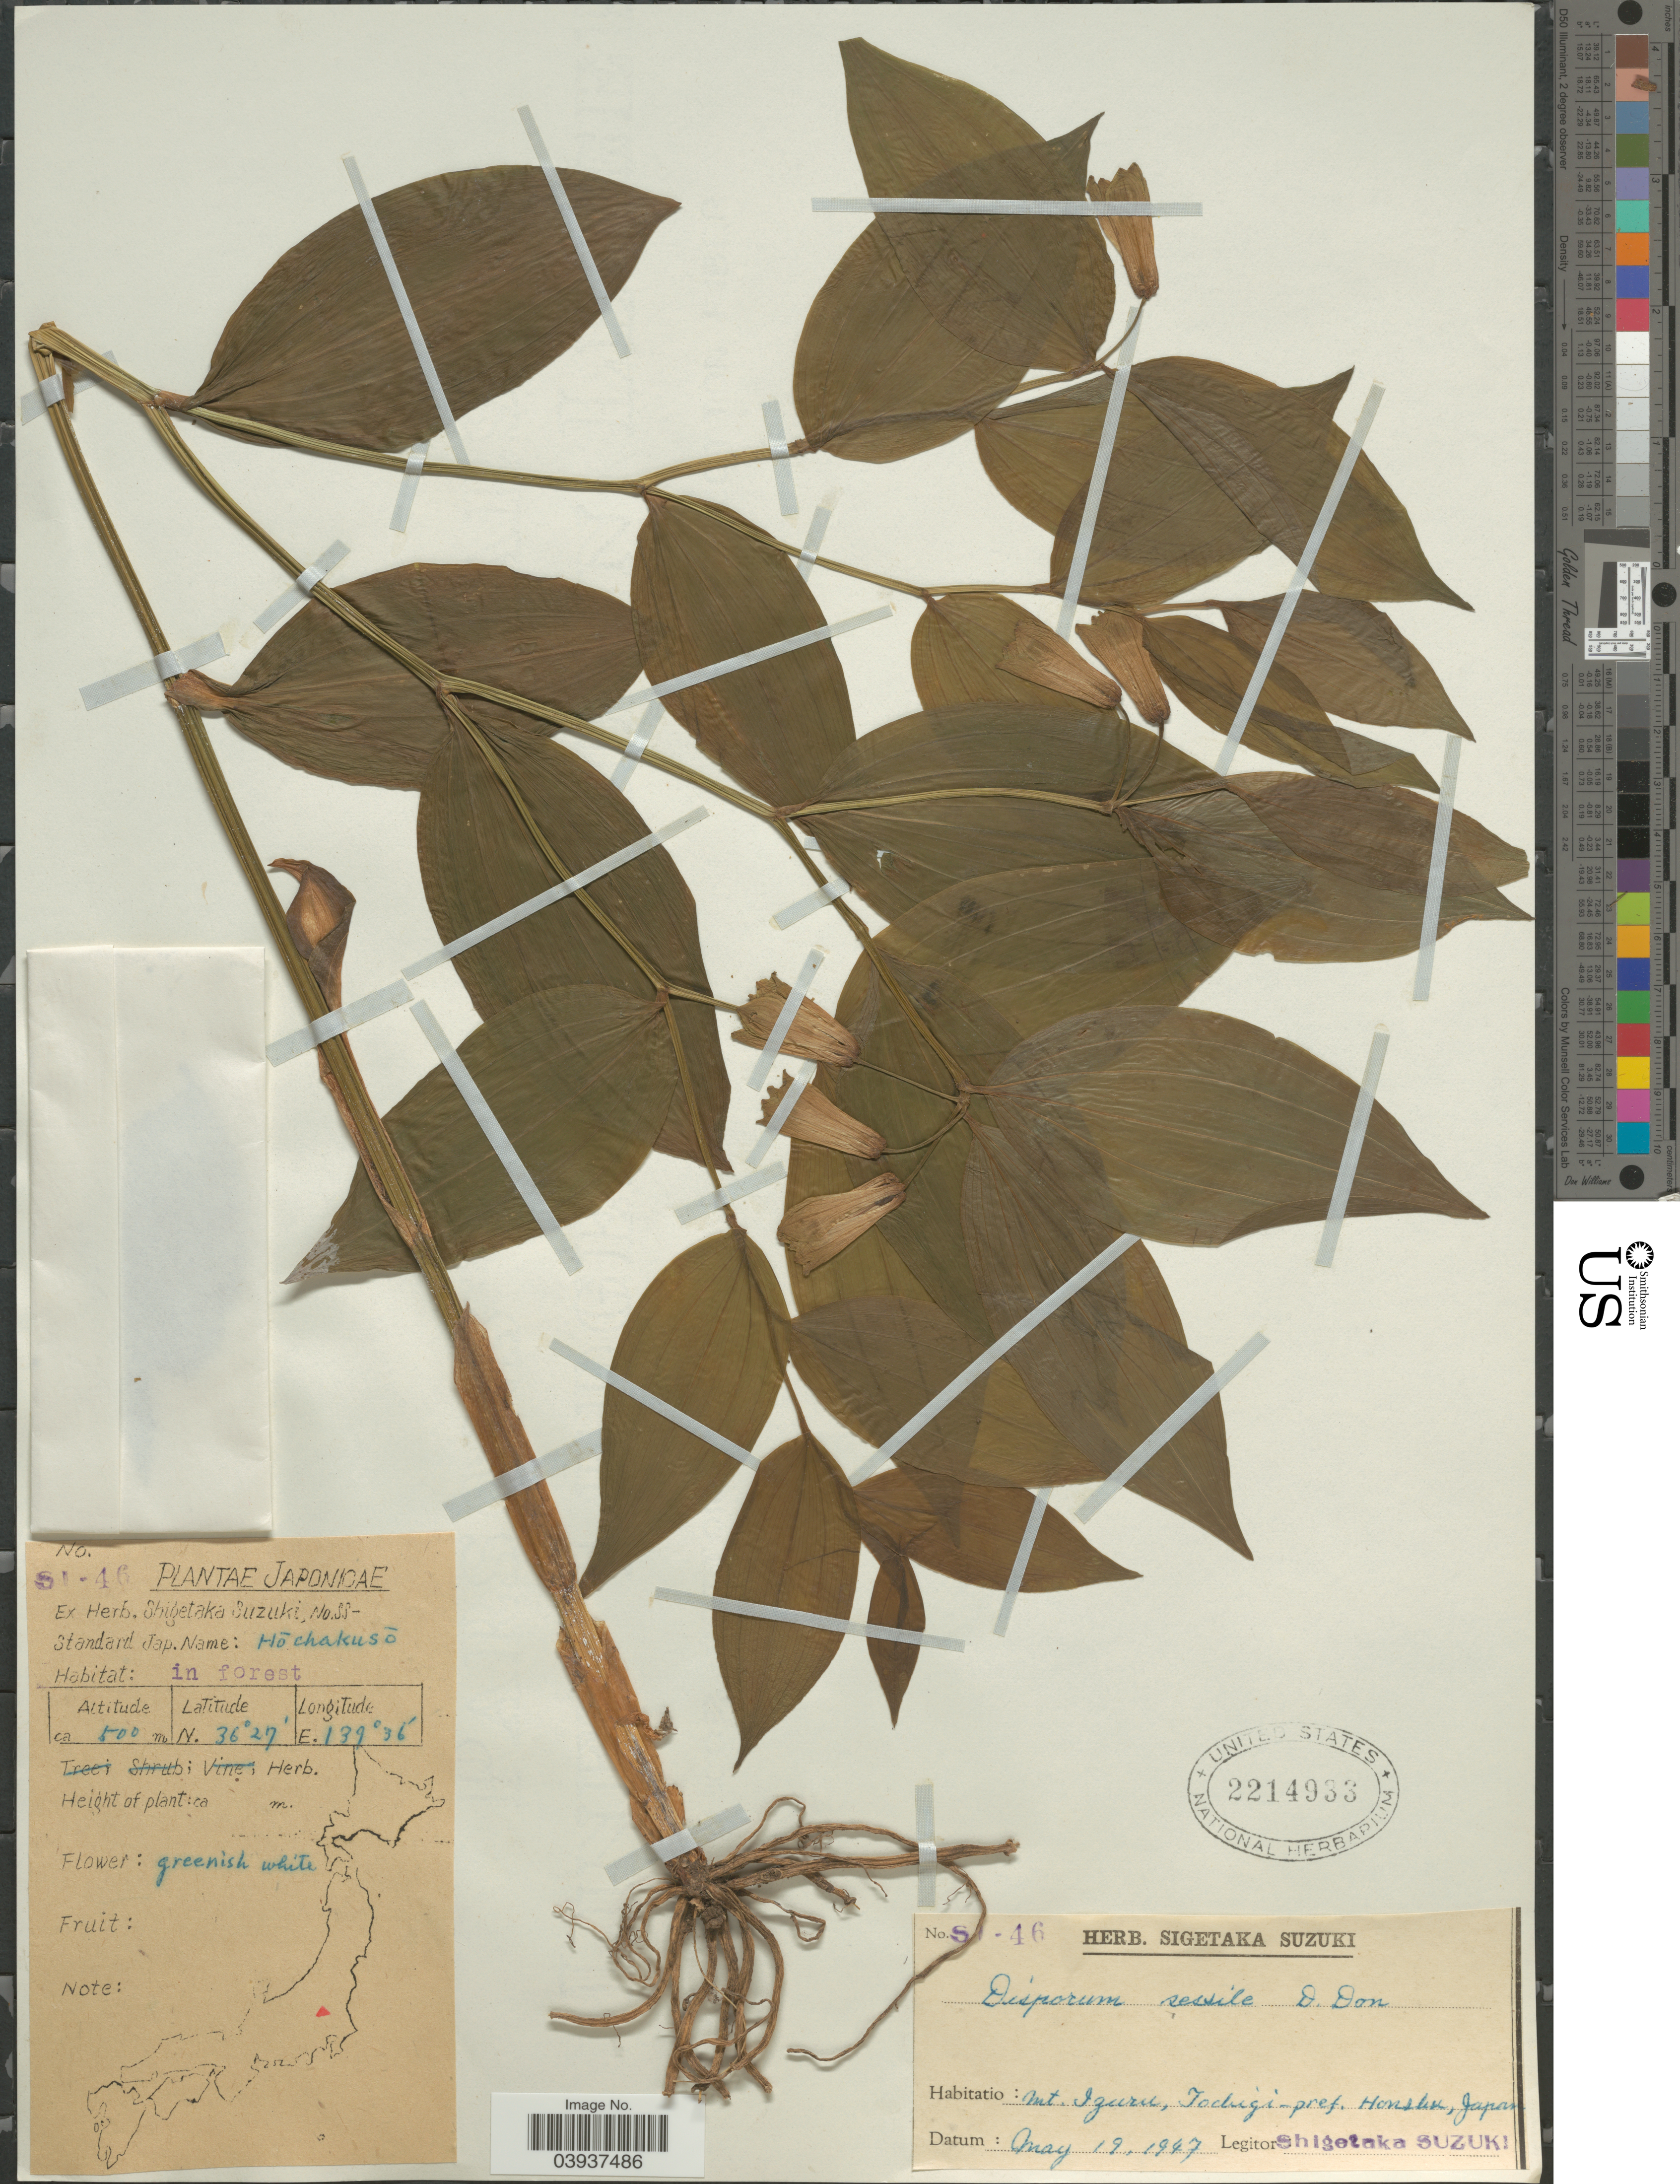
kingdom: Plantae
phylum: Tracheophyta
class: Liliopsida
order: Liliales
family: Colchicaceae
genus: Disporum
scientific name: Disporum sessile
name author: D. Don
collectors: S. Suzuki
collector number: SI-46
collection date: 1947-05-29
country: Japan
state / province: Totigi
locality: Mt. Igura, Todugi-pref. Honshu.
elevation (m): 500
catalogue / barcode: US 2214933